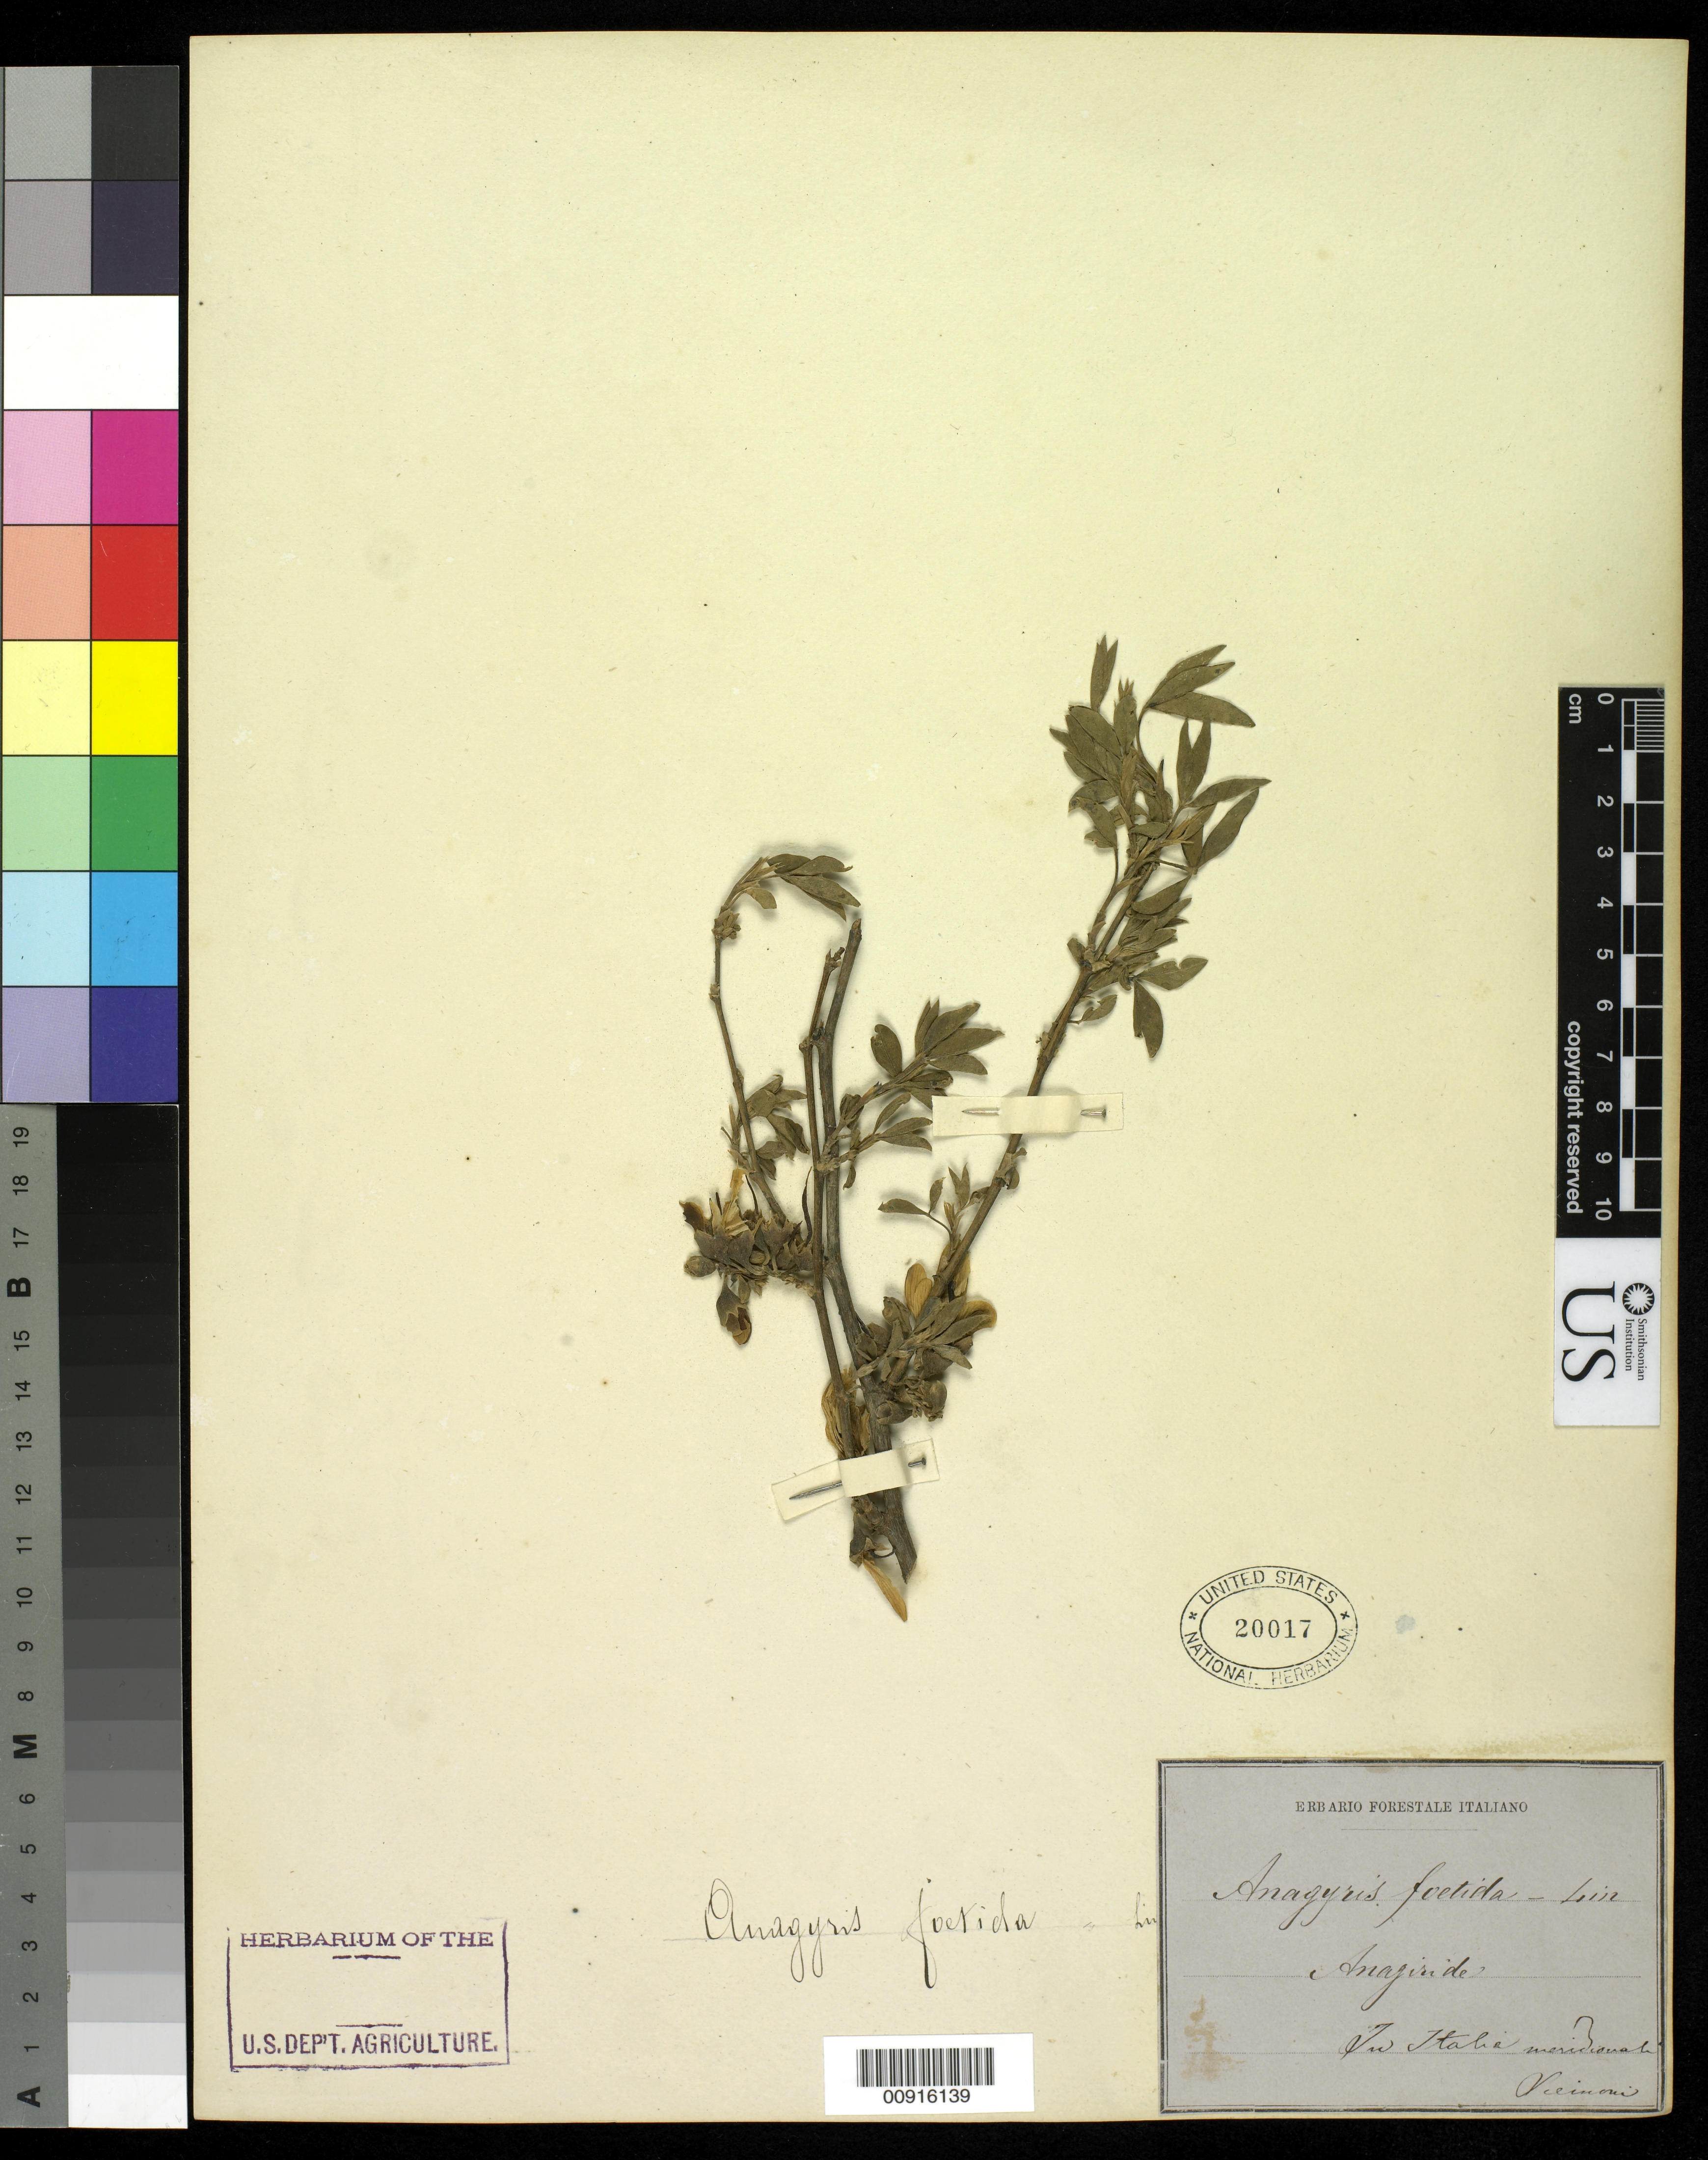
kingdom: Plantae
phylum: Tracheophyta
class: Magnoliopsida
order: Fabales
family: Fabaceae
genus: Anagyris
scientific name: Anagyris foetida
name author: L.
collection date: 1870-05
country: Italy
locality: Florence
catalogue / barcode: US 20017